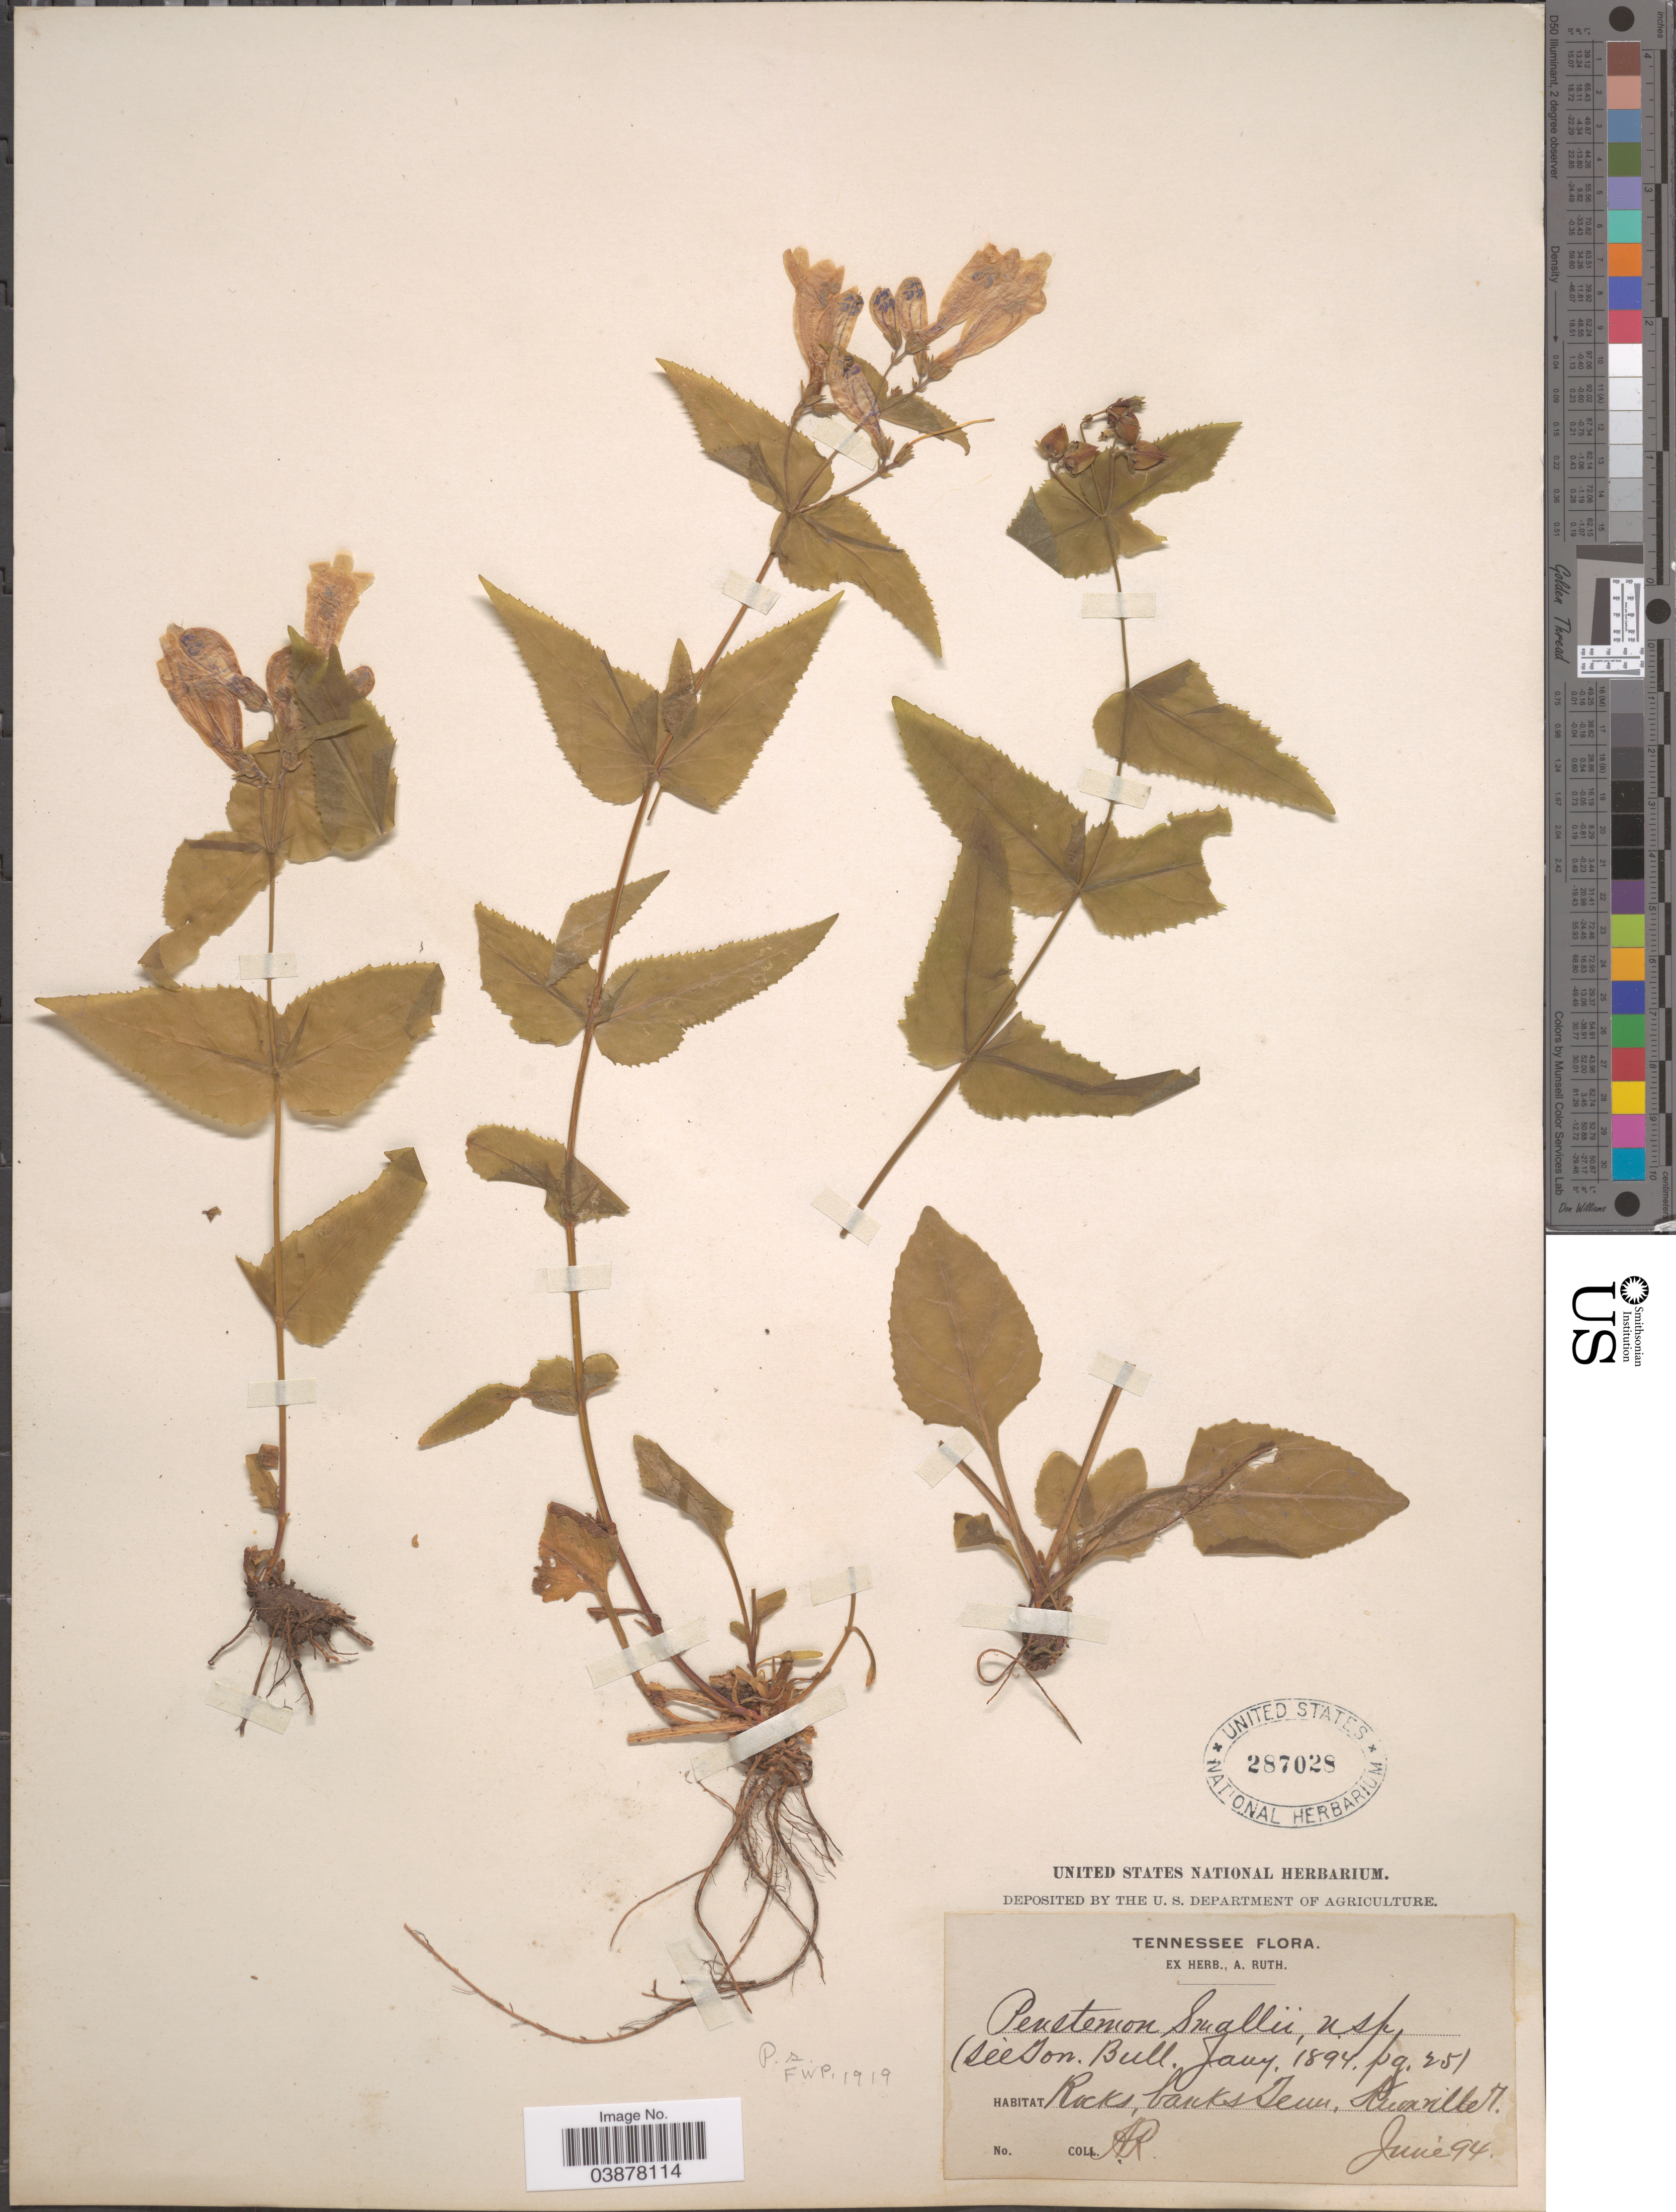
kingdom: Plantae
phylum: Tracheophyta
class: Magnoliopsida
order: Lamiales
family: Plantaginaceae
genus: Penstemon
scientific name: Penstemon smallii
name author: A. Heller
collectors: A. Ruth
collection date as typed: Transcribed d/m/y: /6/94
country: United States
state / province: Tennessee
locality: Knoxville.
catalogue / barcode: US 287028